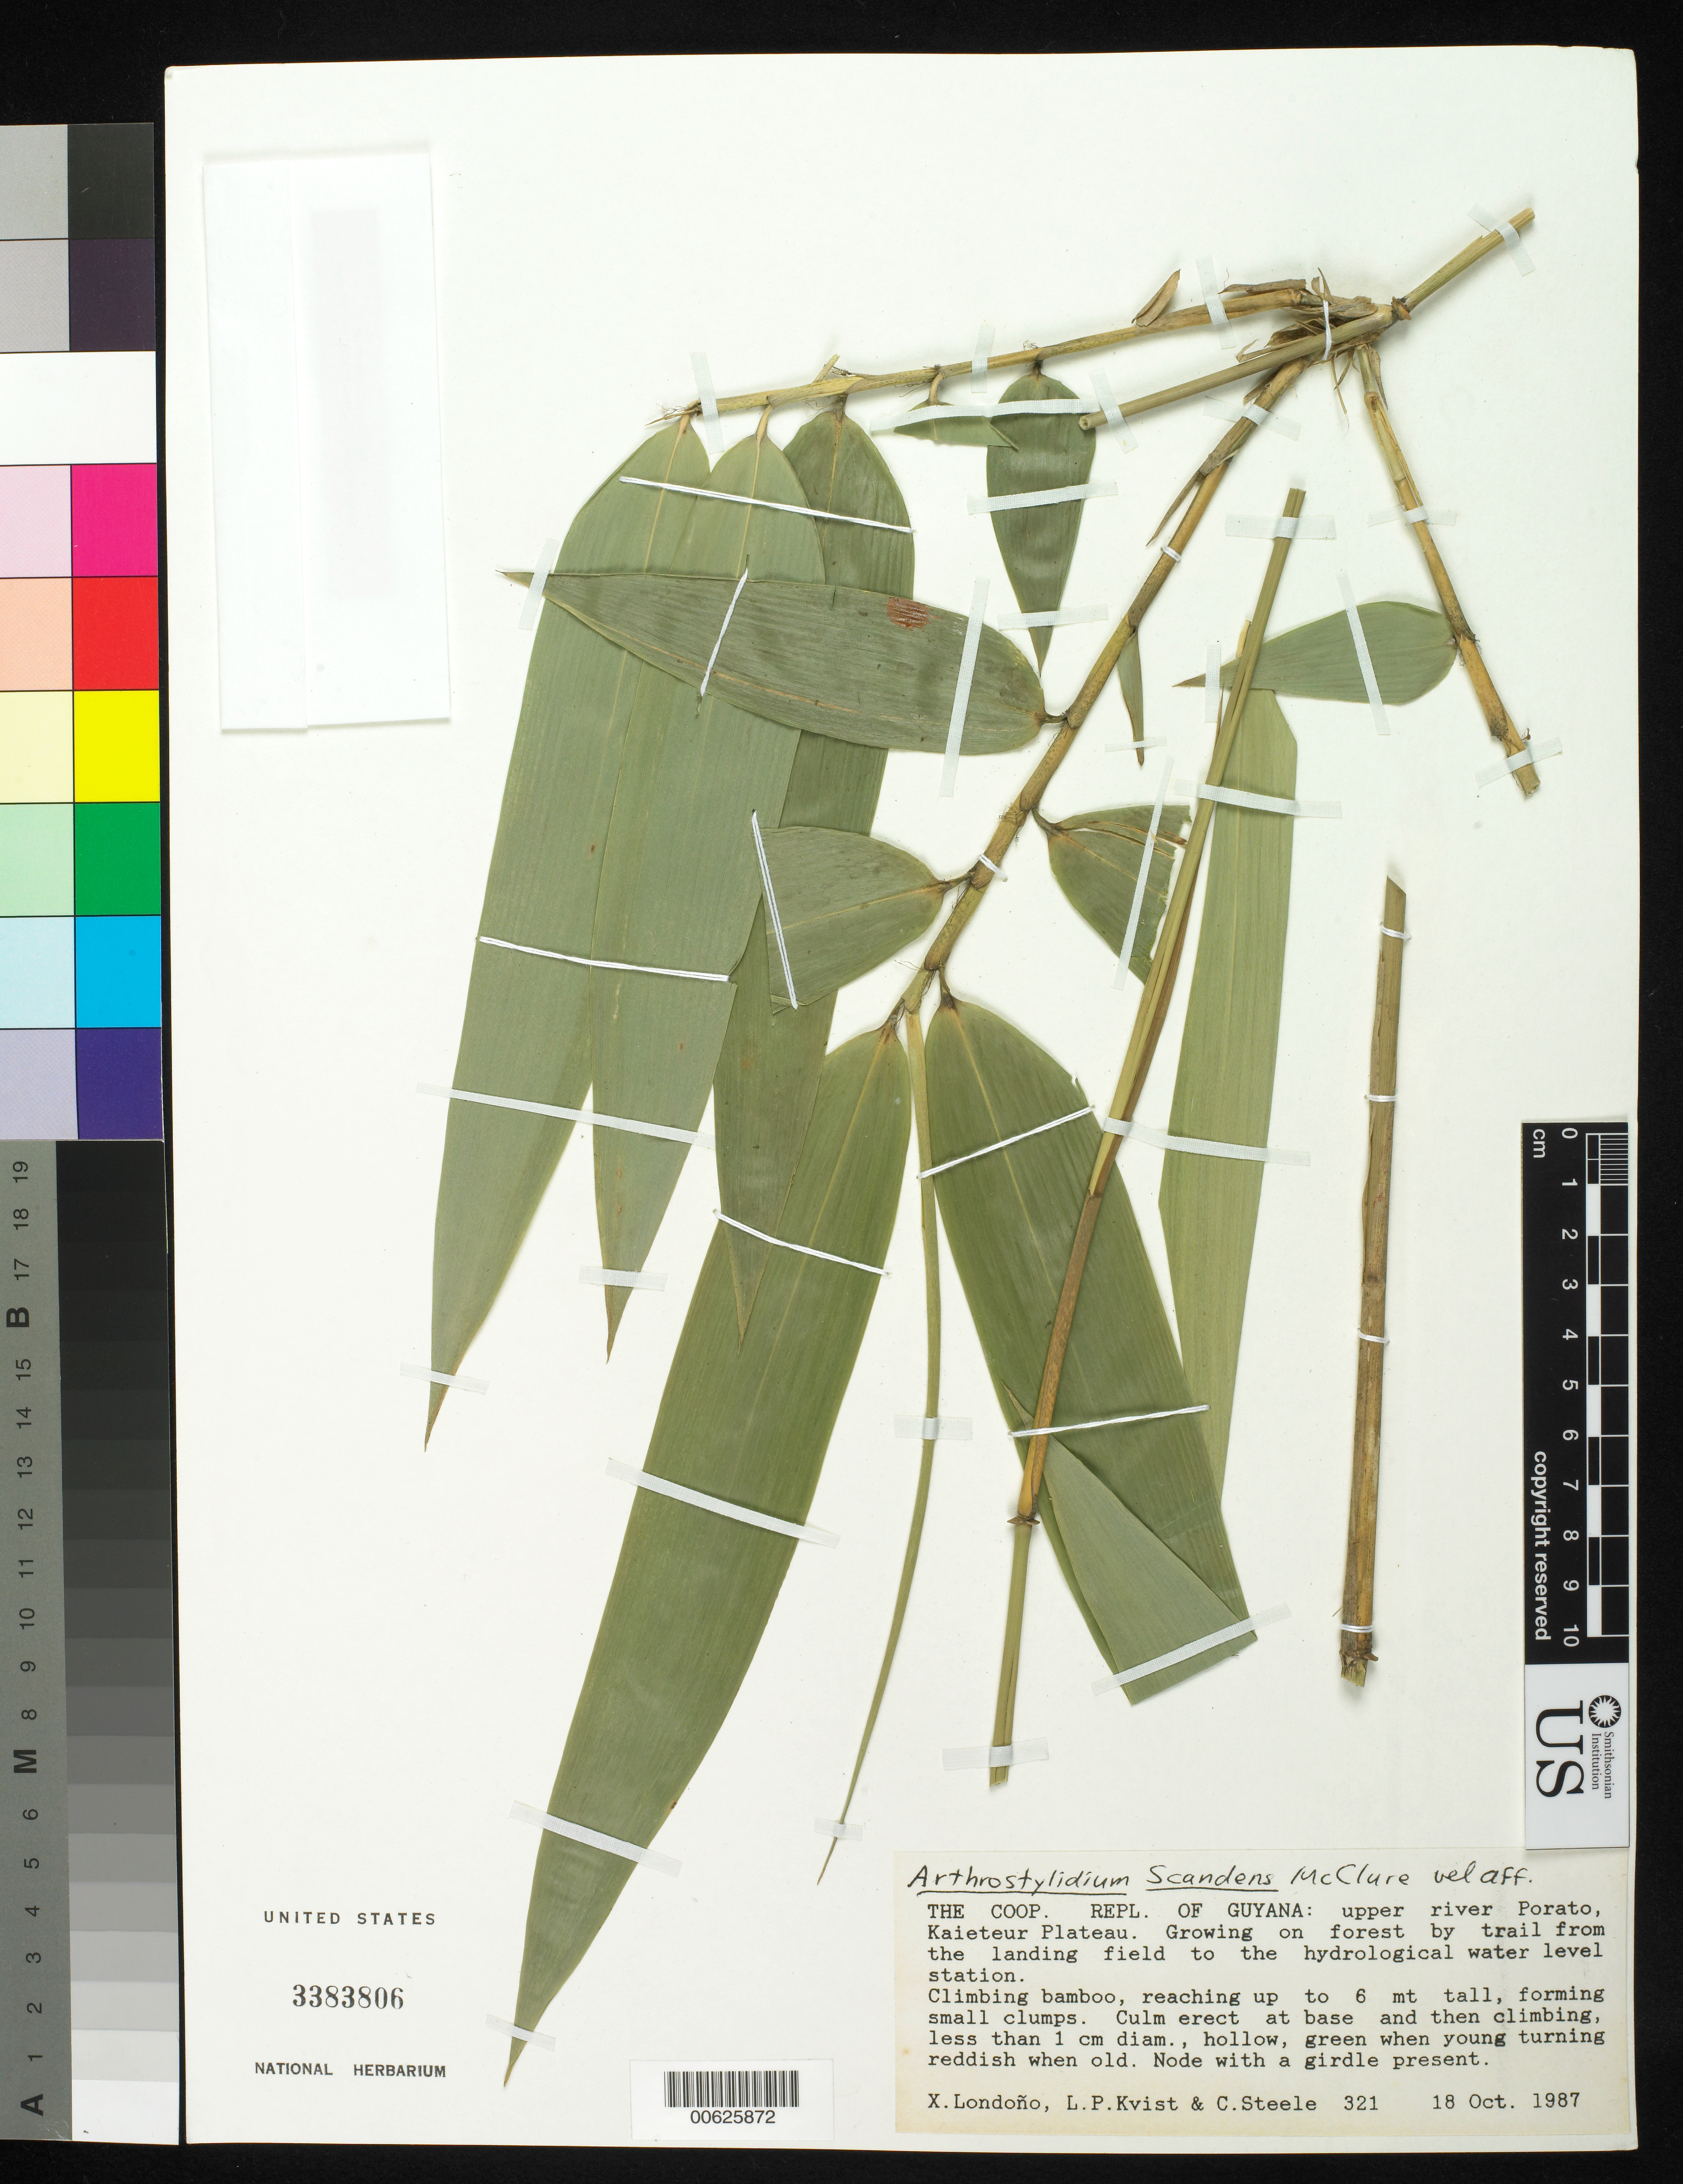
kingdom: Plantae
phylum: Tracheophyta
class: Liliopsida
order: Poales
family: Poaceae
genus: Arthrostylidium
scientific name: Arthrostylidium scandens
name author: McClure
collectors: X. Londoño, L. P. Kvist & O. C. Steele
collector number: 321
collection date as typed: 18 October 1987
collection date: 1987-10-18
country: Guyana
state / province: Potaro-Siparuni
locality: Kaieteur Plateau, upper Potaro R., betw. airstrip and hydrological water station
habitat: Trailside, in forest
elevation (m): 300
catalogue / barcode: US 3383806